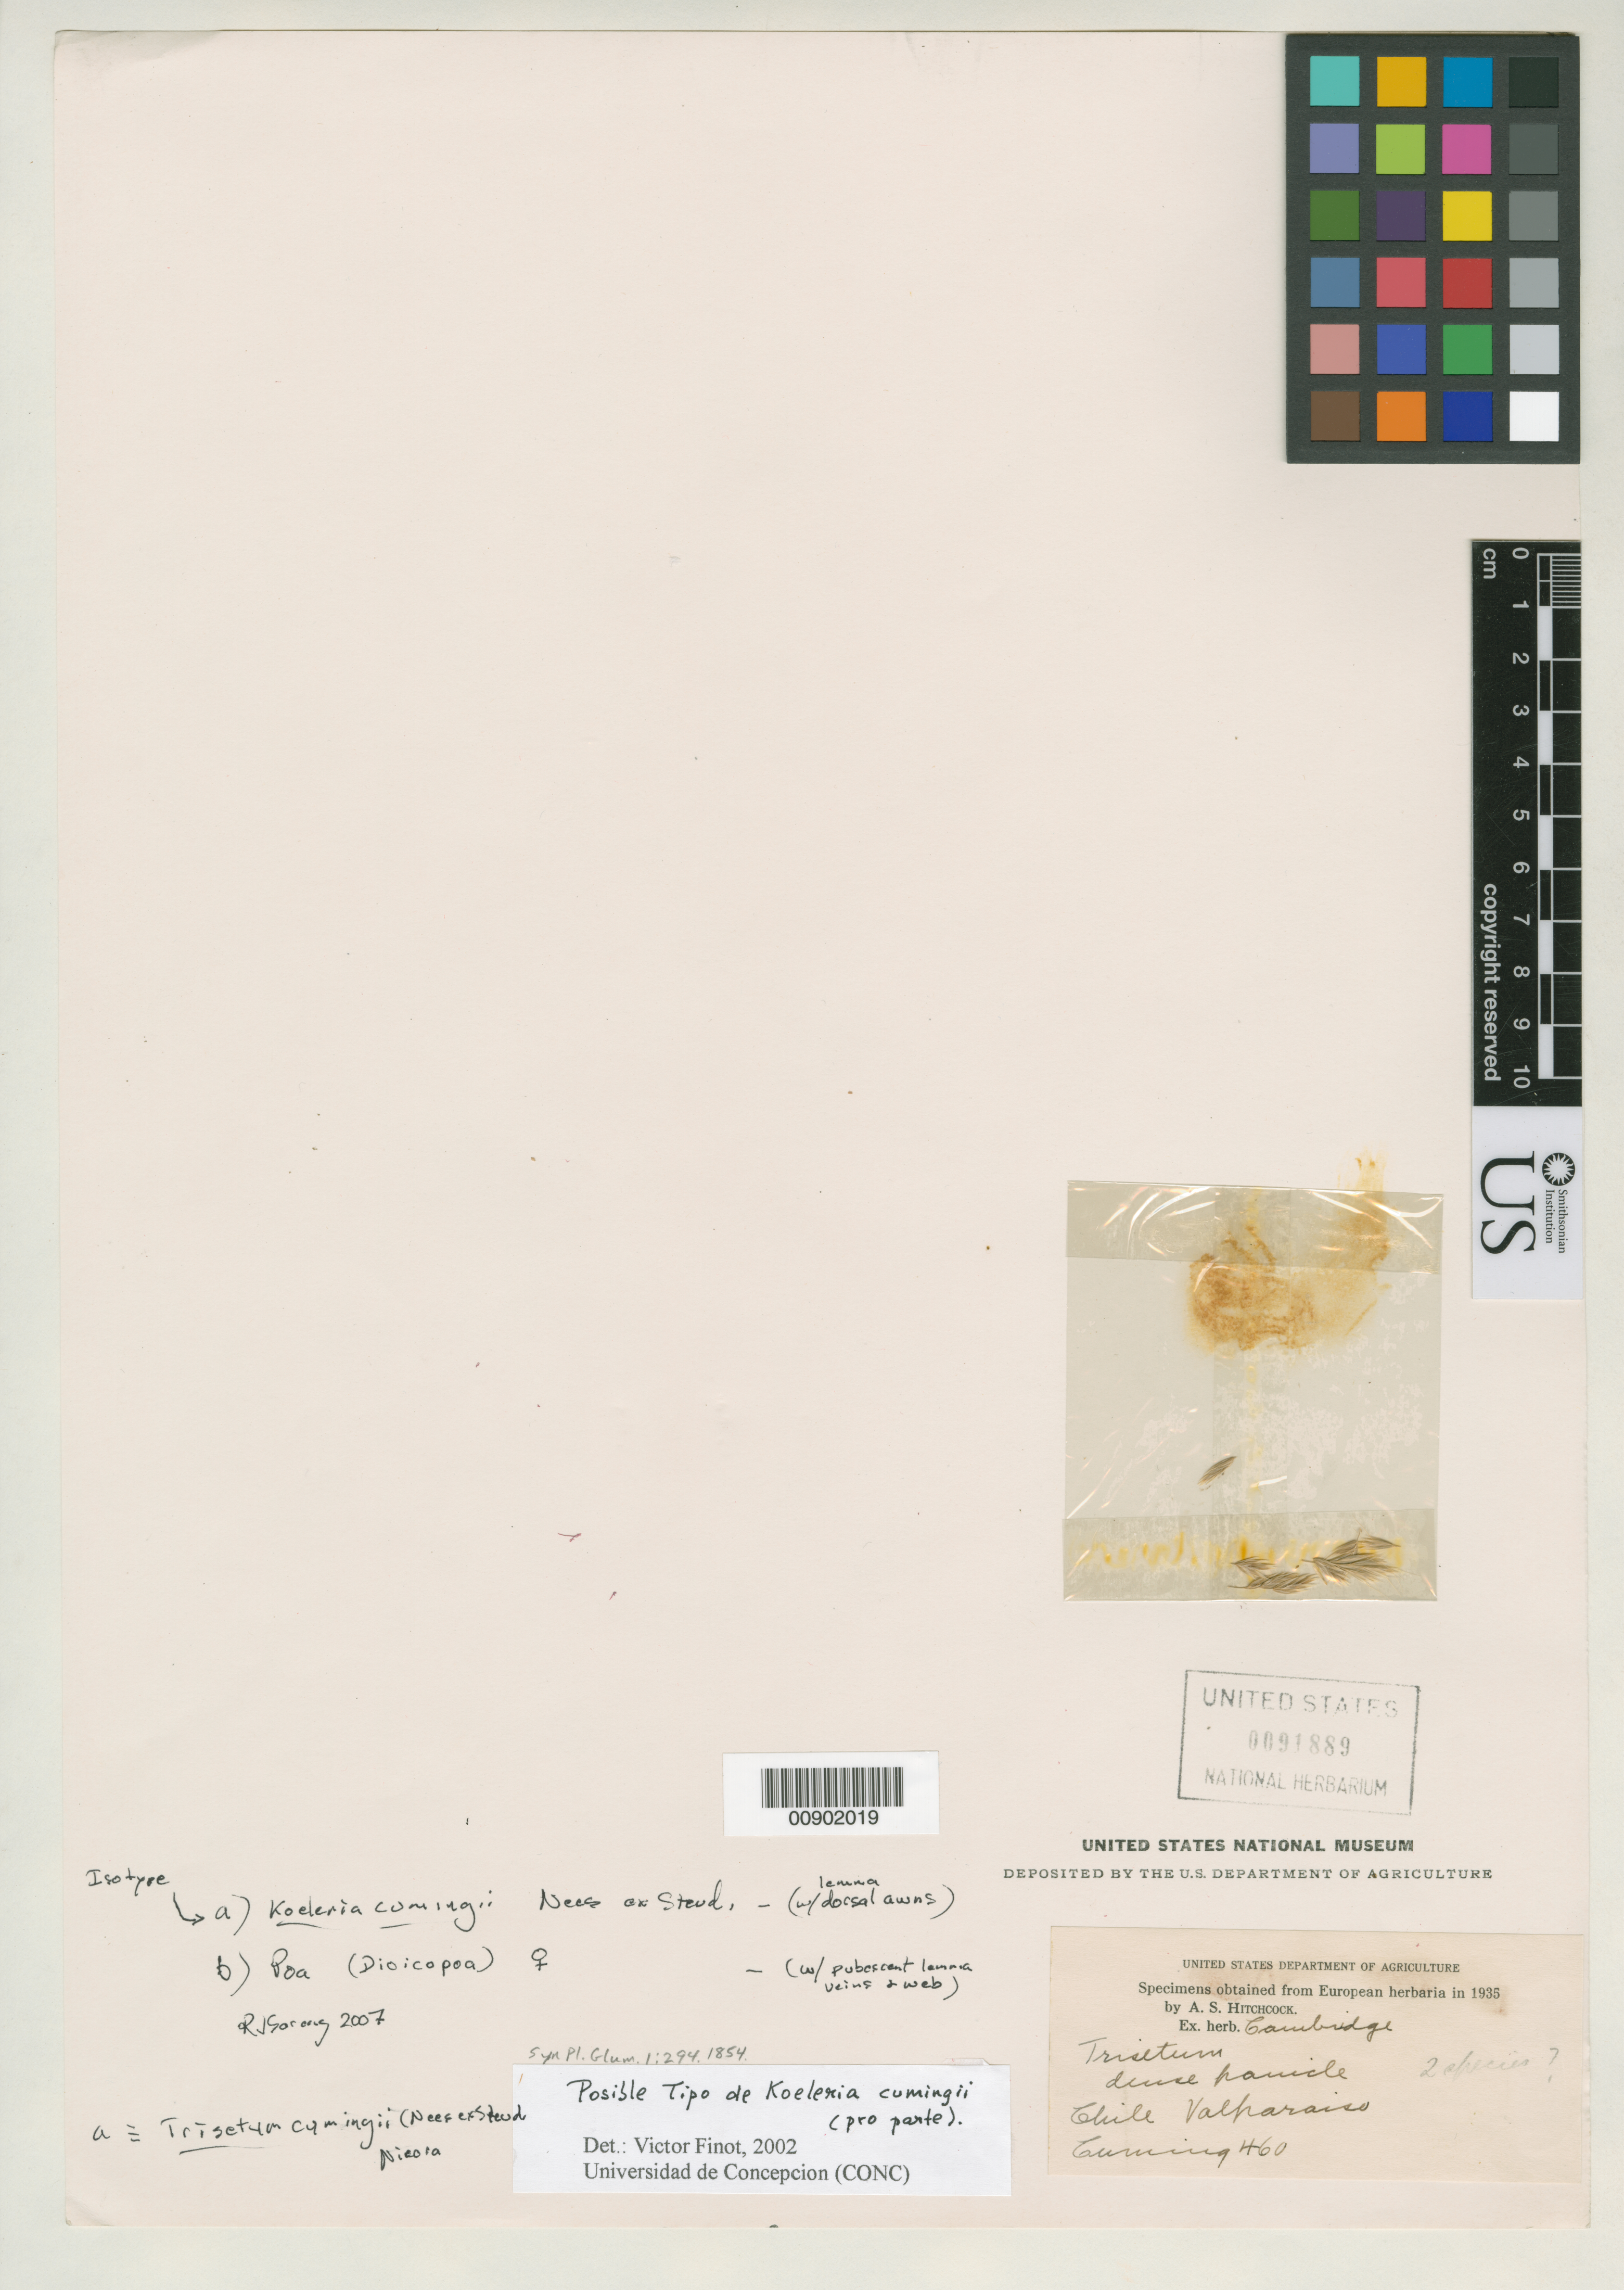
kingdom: Plantae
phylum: Tracheophyta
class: Liliopsida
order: Poales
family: Poaceae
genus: Koeleria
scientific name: Koeleria cumingii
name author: Nees ex Steud.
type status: Isolectotype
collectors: H. Cuming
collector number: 460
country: Chile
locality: Valparaiso.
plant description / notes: Currently accepted name as cited by Finot, Ann. Missouri Bot. Gard. 92: 562 (2005).; Fragment of type ex herb. Cambridge. Apparently includes mixture of material.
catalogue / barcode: US 91889